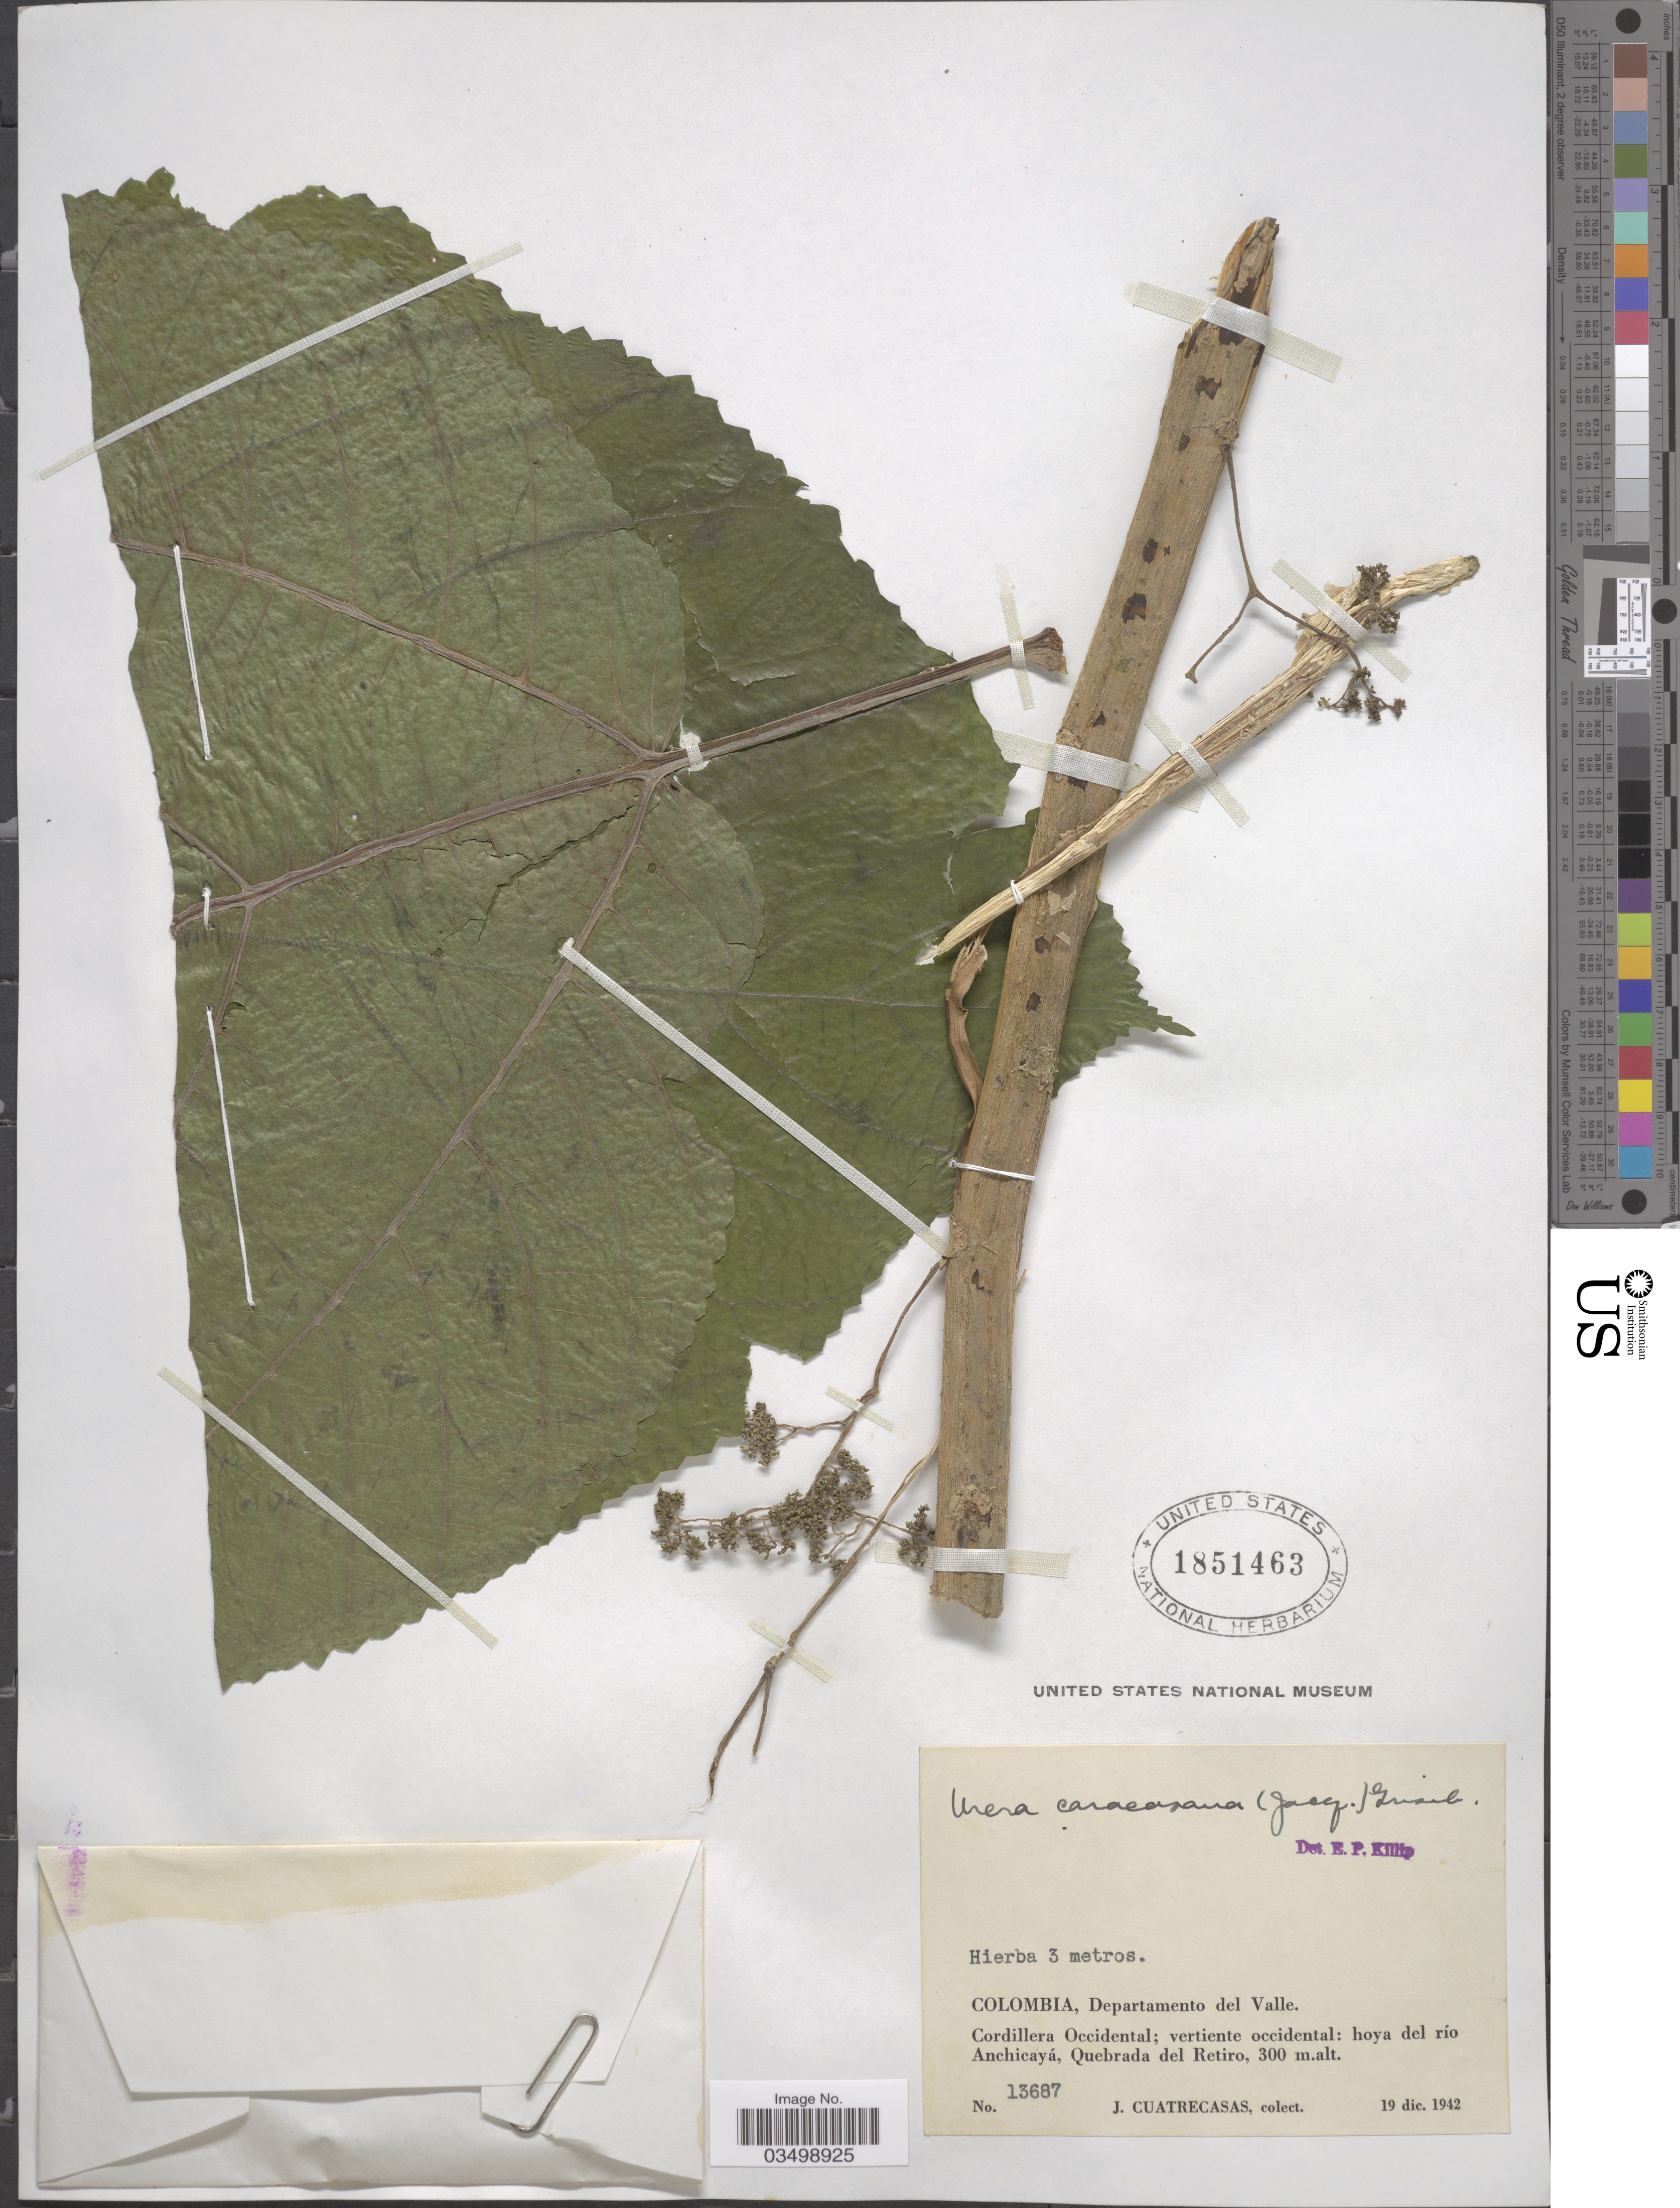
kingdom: Plantae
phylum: Tracheophyta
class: Magnoliopsida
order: Rosales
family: Urticaceae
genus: Urera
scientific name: Urera caracasana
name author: (Jacq.) Gaudich. ex Griseb.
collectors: J. Cuatrecasas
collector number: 13687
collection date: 1942-12-19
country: Colombia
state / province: Valle del Cauca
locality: Departamento del Valle. Cordillera Occidental; vertiente occidental: hoya del río Anchicayá, Quebrada del Retiro.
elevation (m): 300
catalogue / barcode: US 1851463